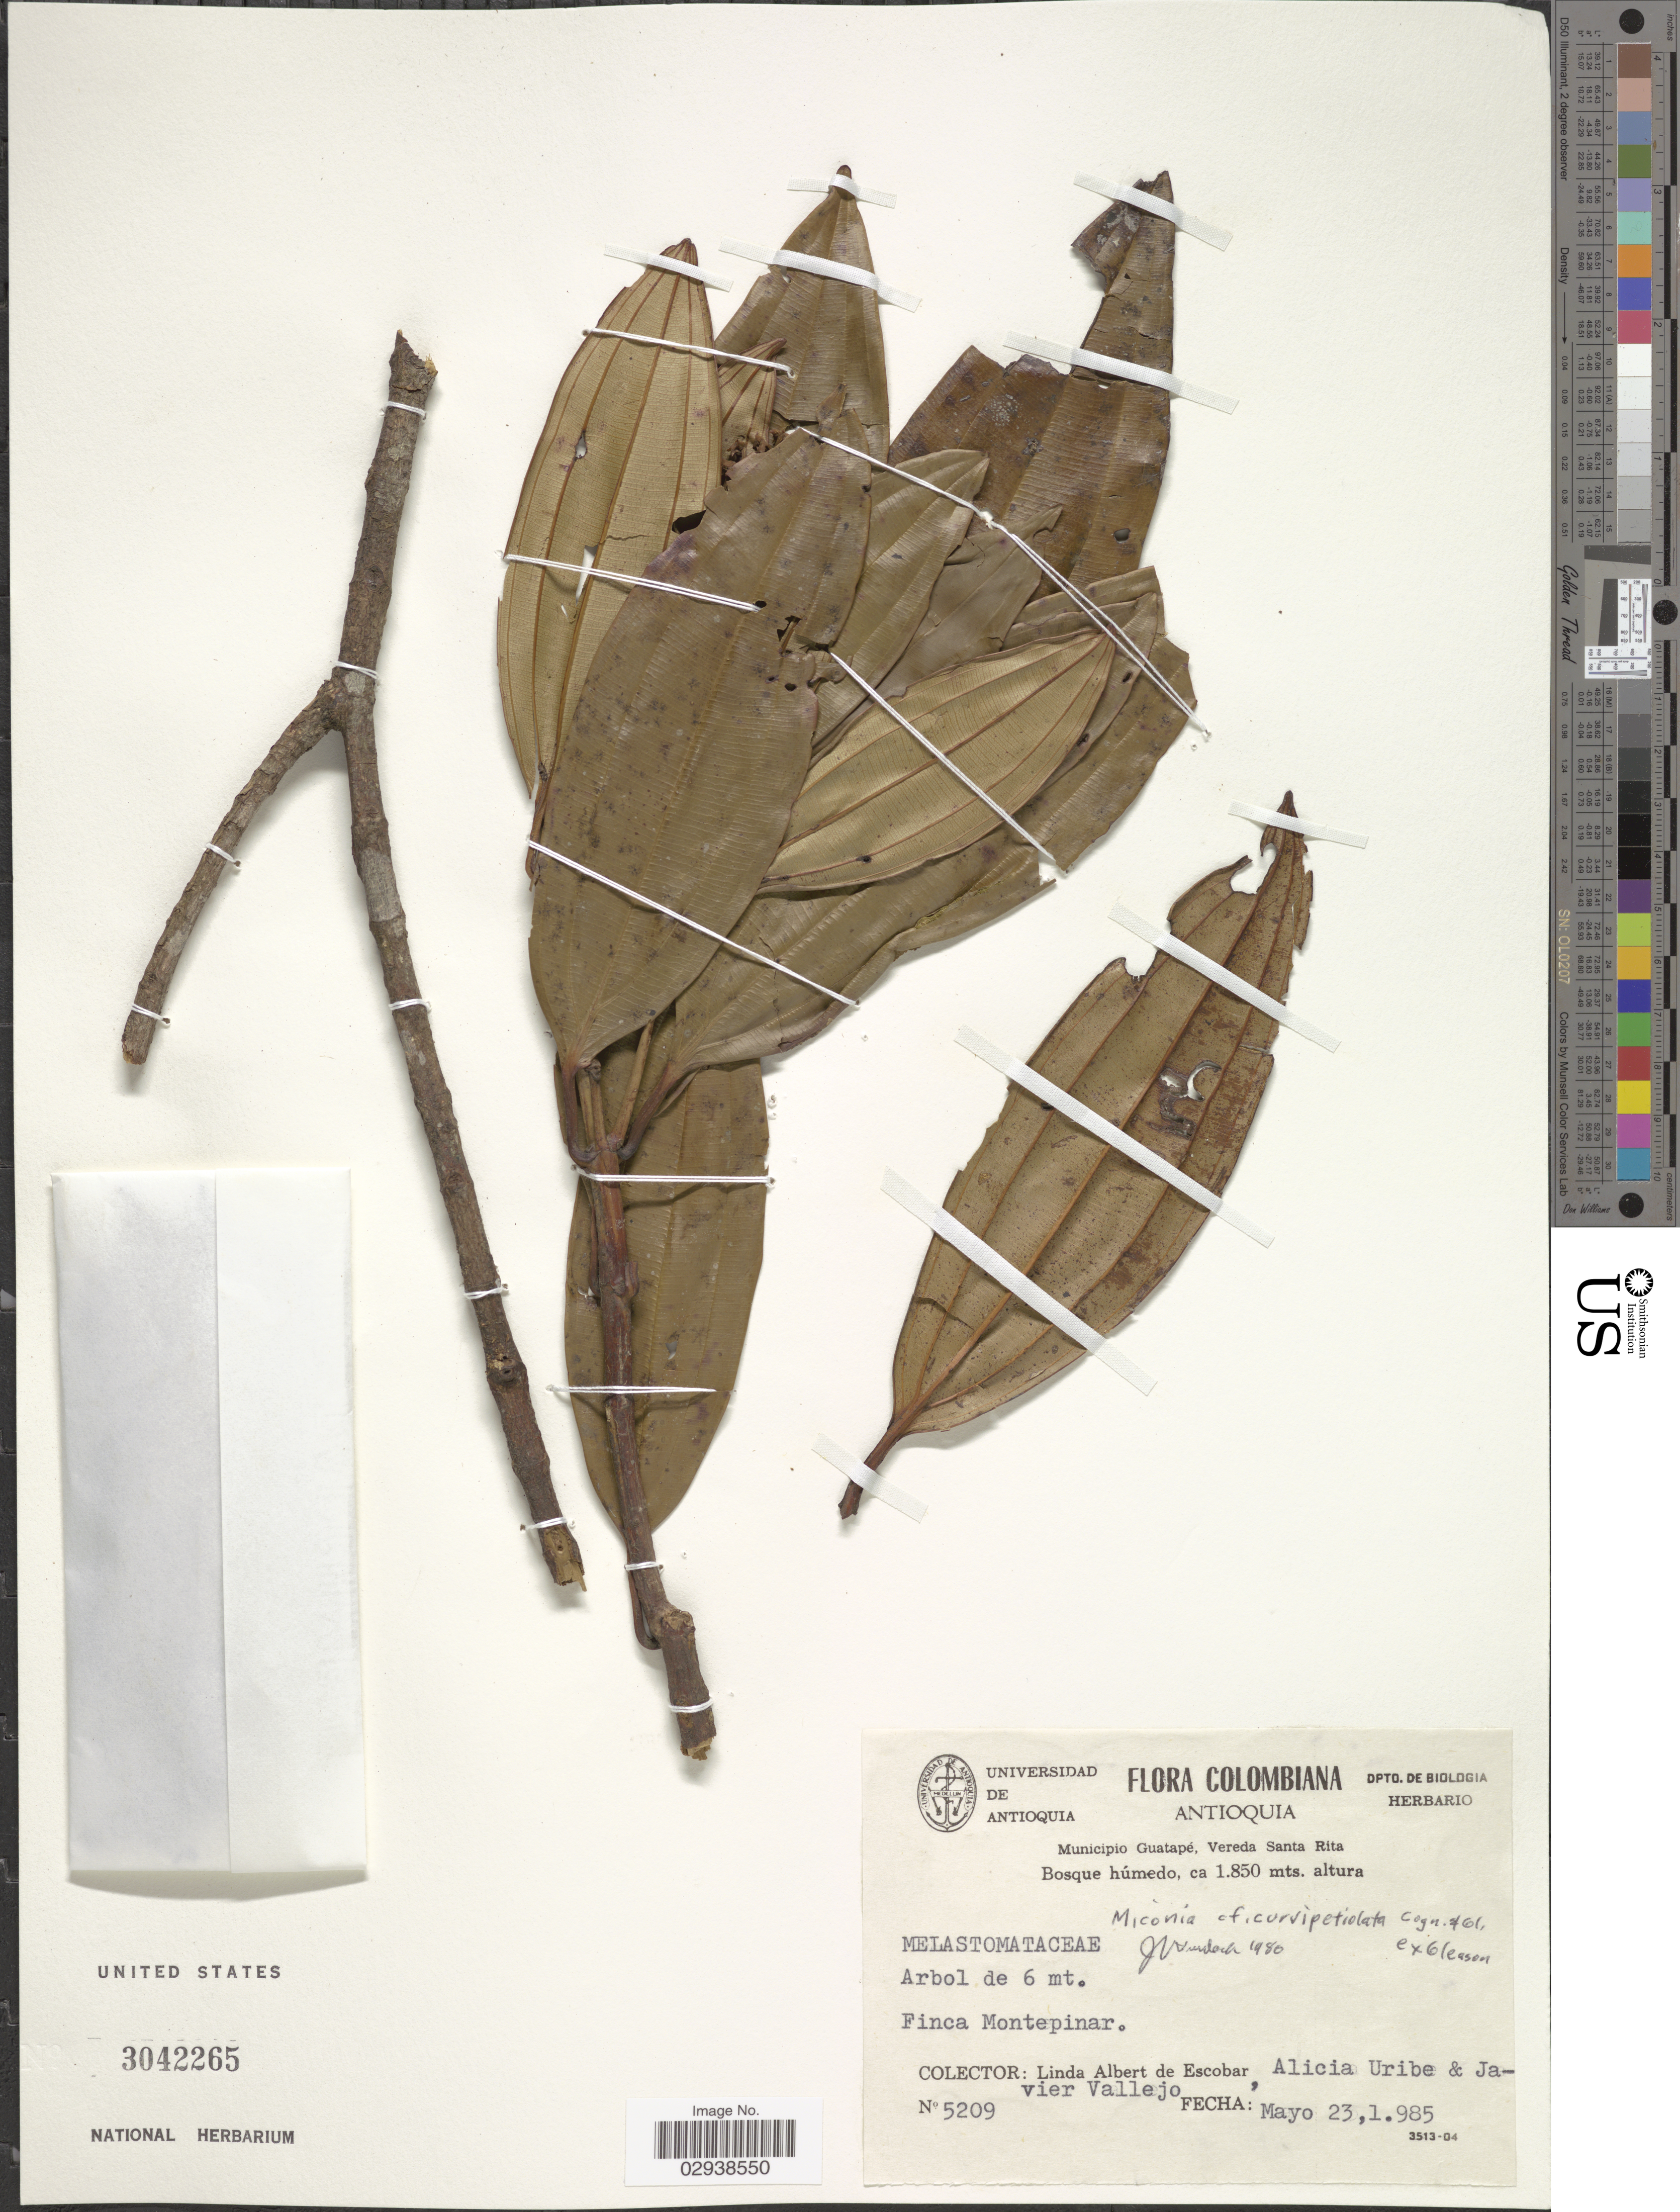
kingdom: Plantae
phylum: Tracheophyta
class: Magnoliopsida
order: Myrtales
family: Melastomataceae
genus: Miconia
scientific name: Miconia curvipetiolata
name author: Cogn. & Gleason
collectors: L. K. de Escobar, A. Uribe & J. Vallejo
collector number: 5209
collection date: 1985-05-23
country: Colombia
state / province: Antioquia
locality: Finca Montepinar.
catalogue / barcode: US 3042265